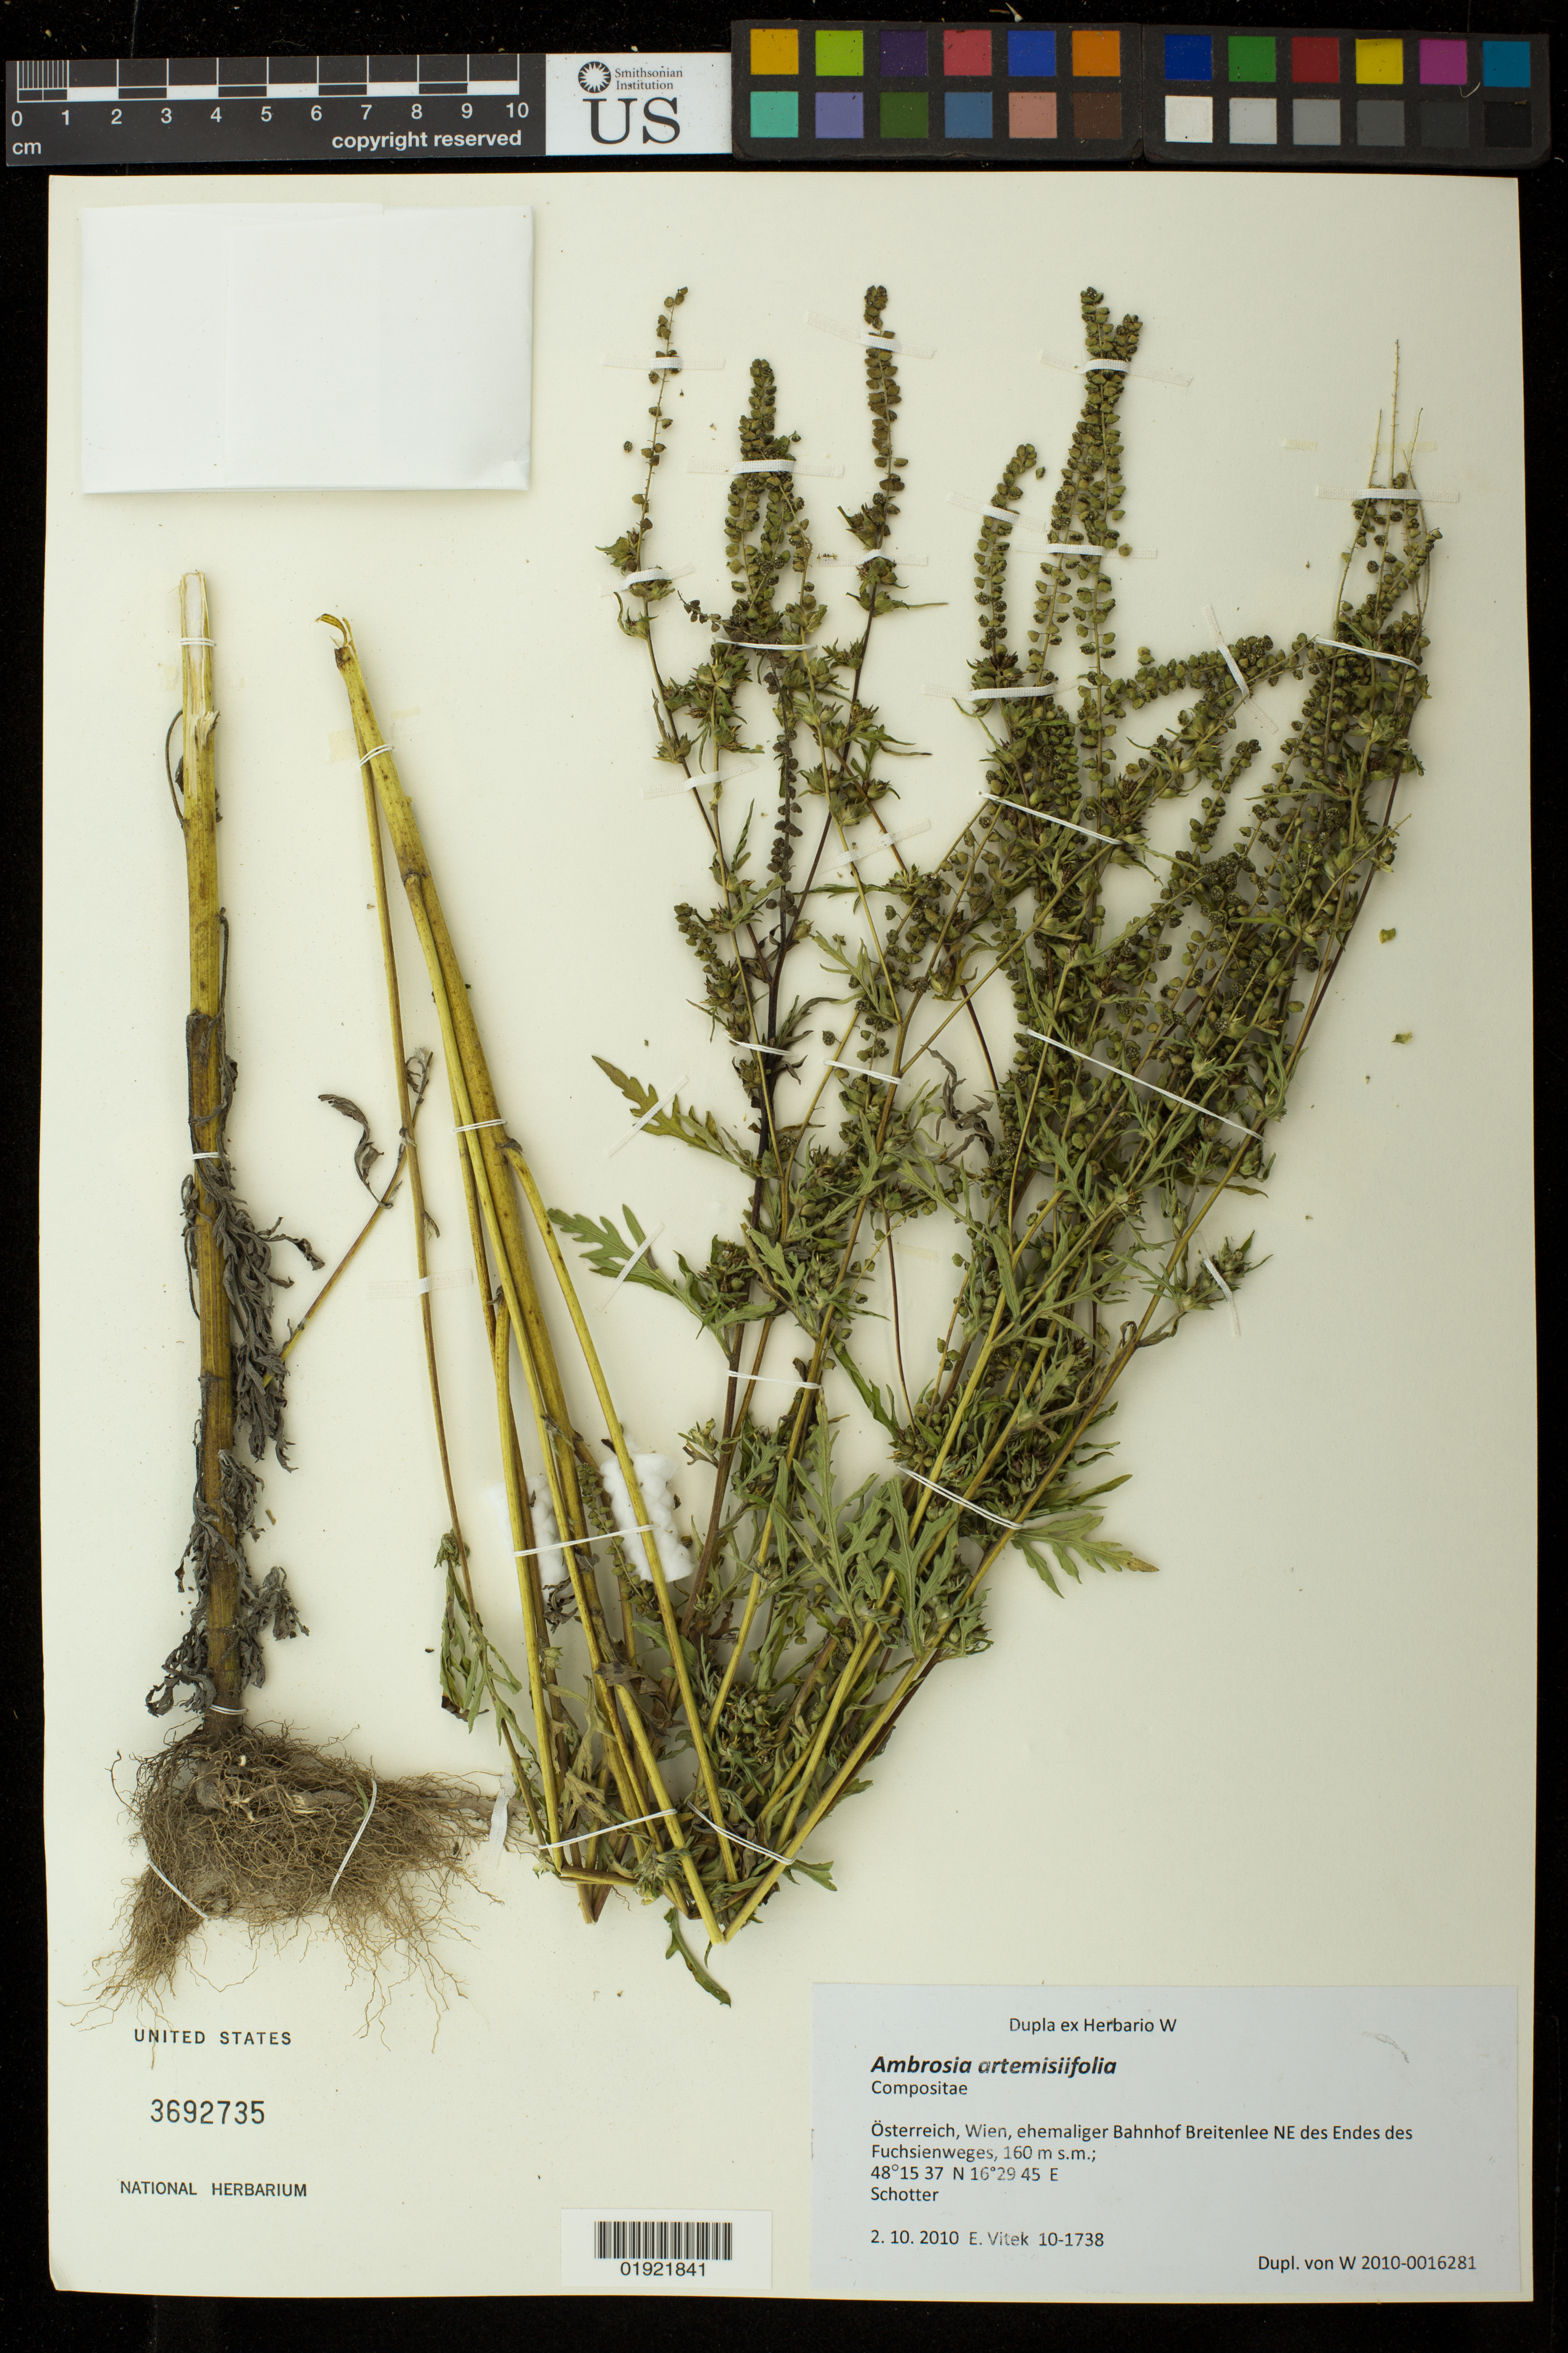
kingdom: Plantae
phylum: Tracheophyta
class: Magnoliopsida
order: Asterales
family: Asteraceae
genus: Ambrosia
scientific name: Ambrosia artemisiifolia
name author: L.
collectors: E. Vitek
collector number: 10-1738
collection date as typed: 2.10.2010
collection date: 2010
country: Austria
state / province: Wien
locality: Osterreich, Wien, ehemaliger Bahnhof Breitenlee NE des Endes des Fuchsienweges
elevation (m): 160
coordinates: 48 15 37 N, 16 29 45 E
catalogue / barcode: US 3692735